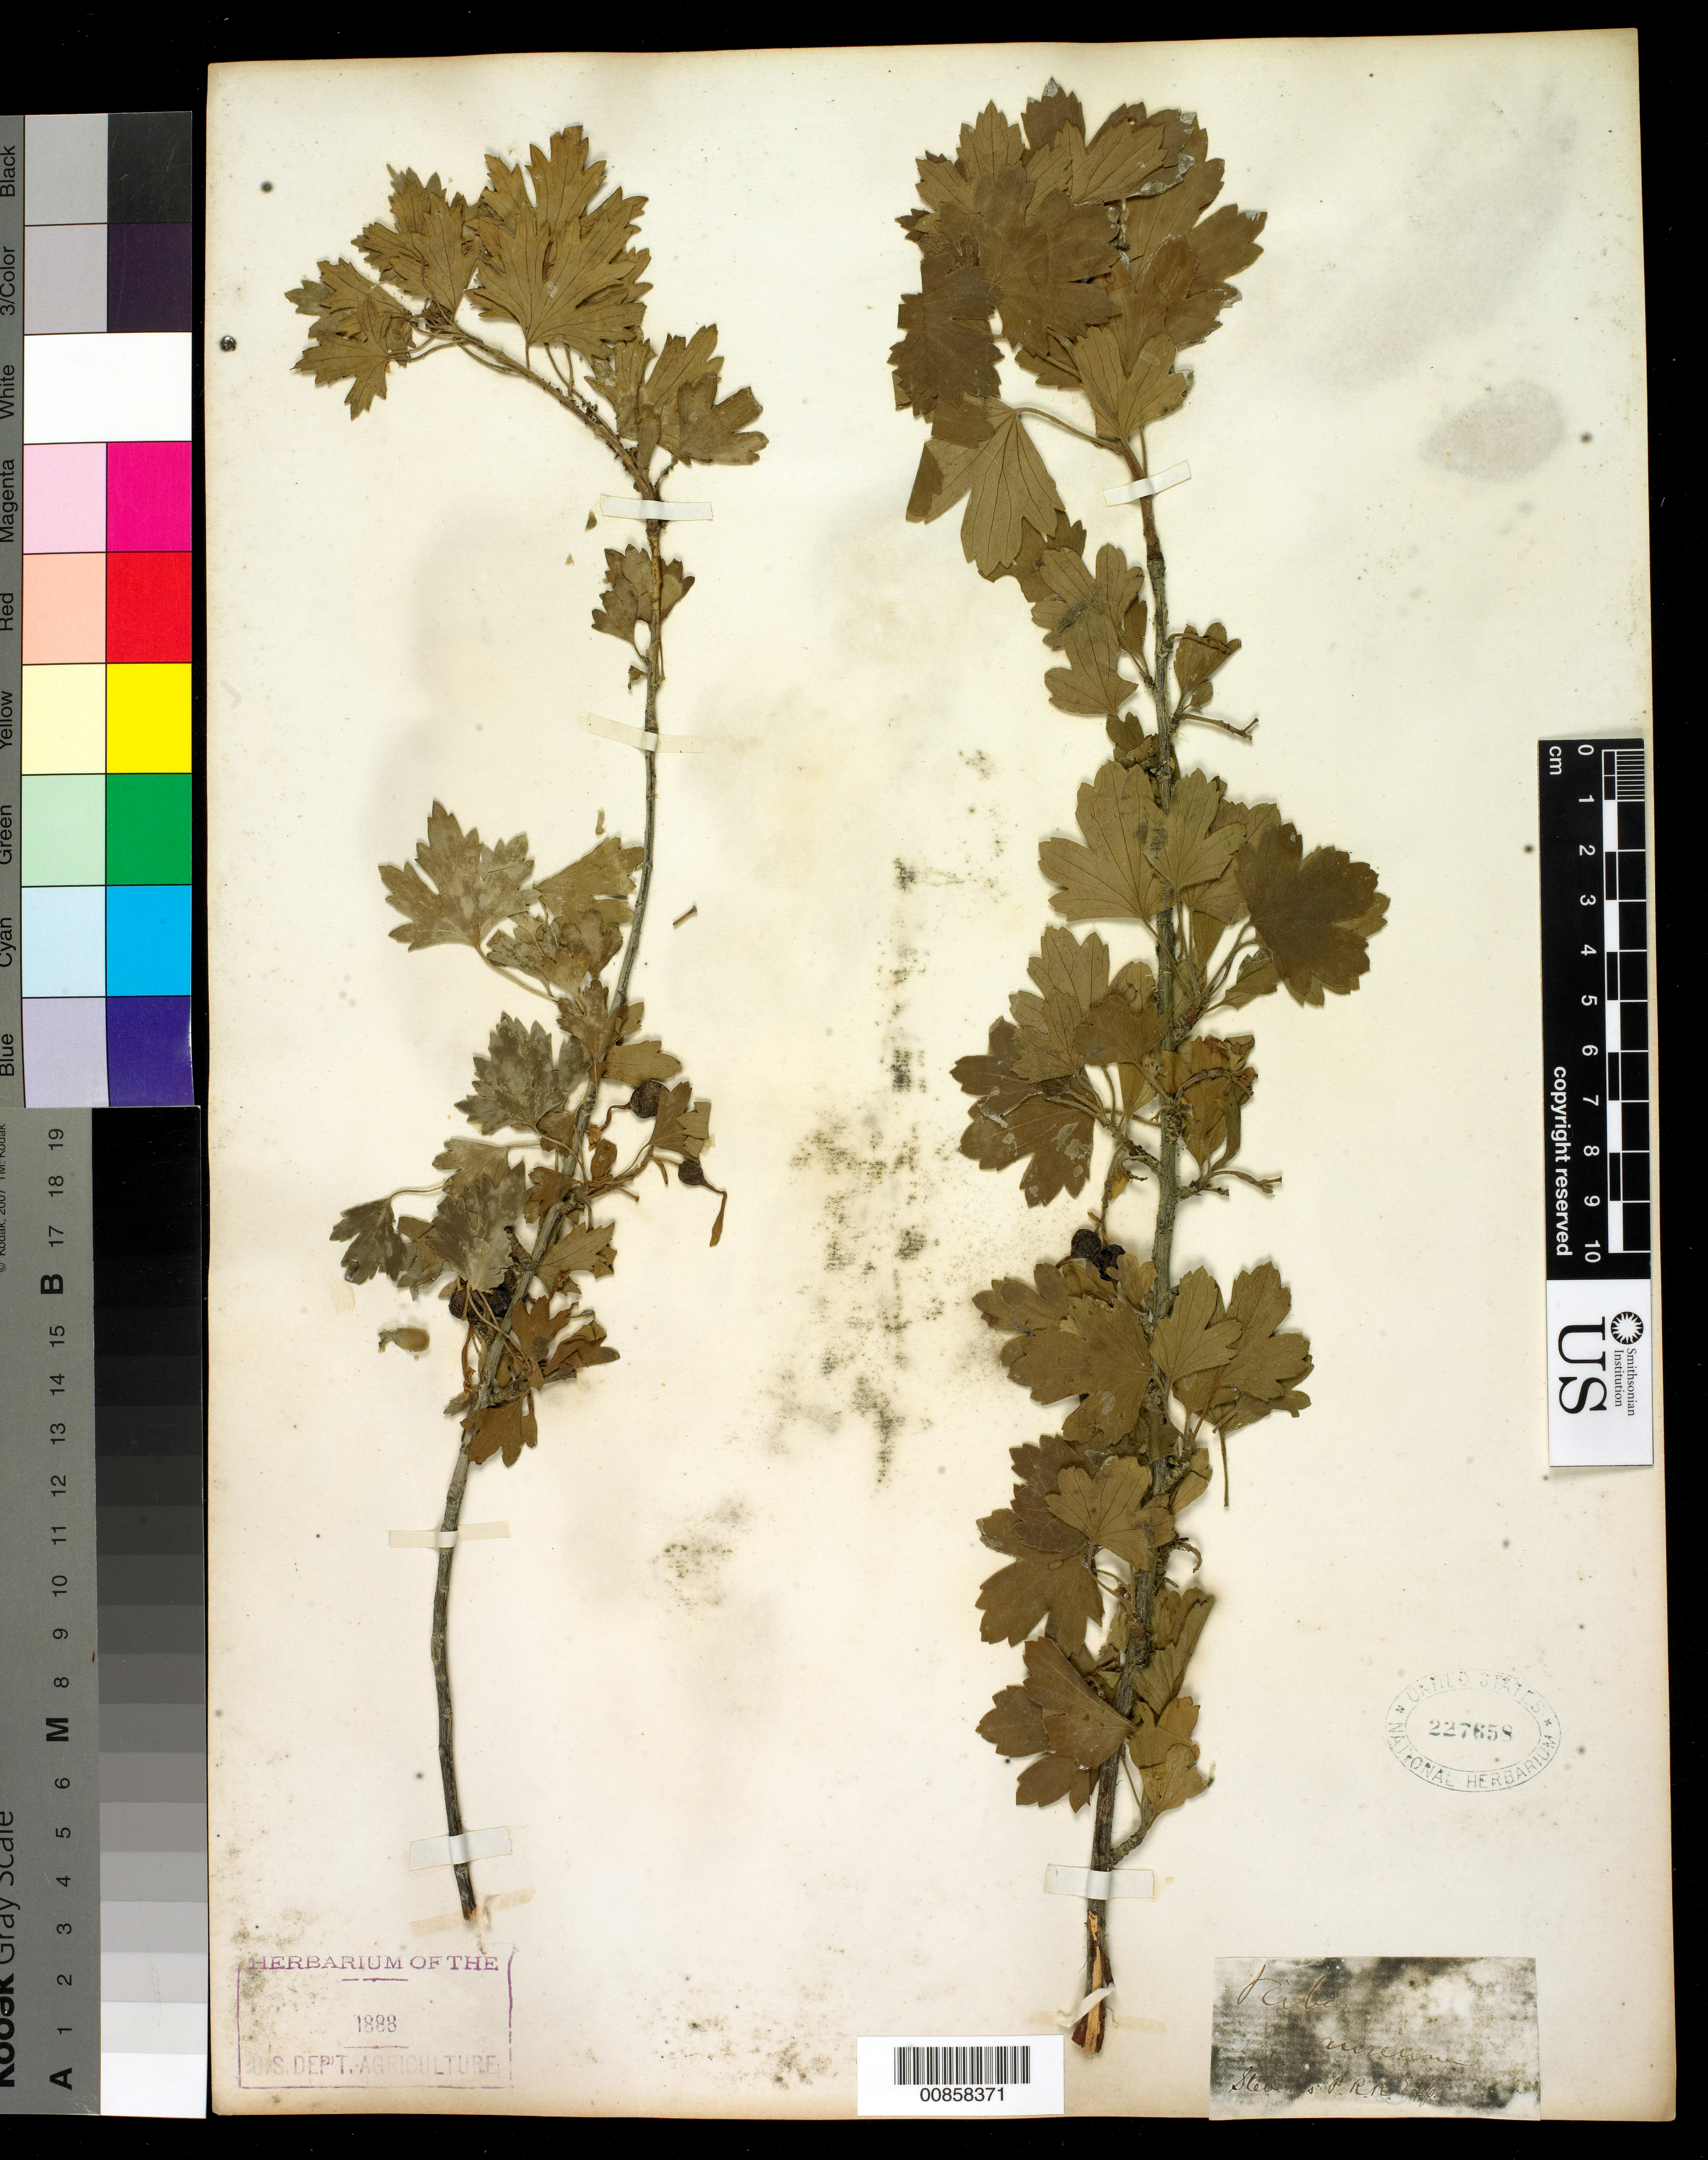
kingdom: Plantae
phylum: Tracheophyta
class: Magnoliopsida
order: Saxifragales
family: Grossulariaceae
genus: Ribes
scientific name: Ribes aureum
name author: Pursh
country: United States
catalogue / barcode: US 227658